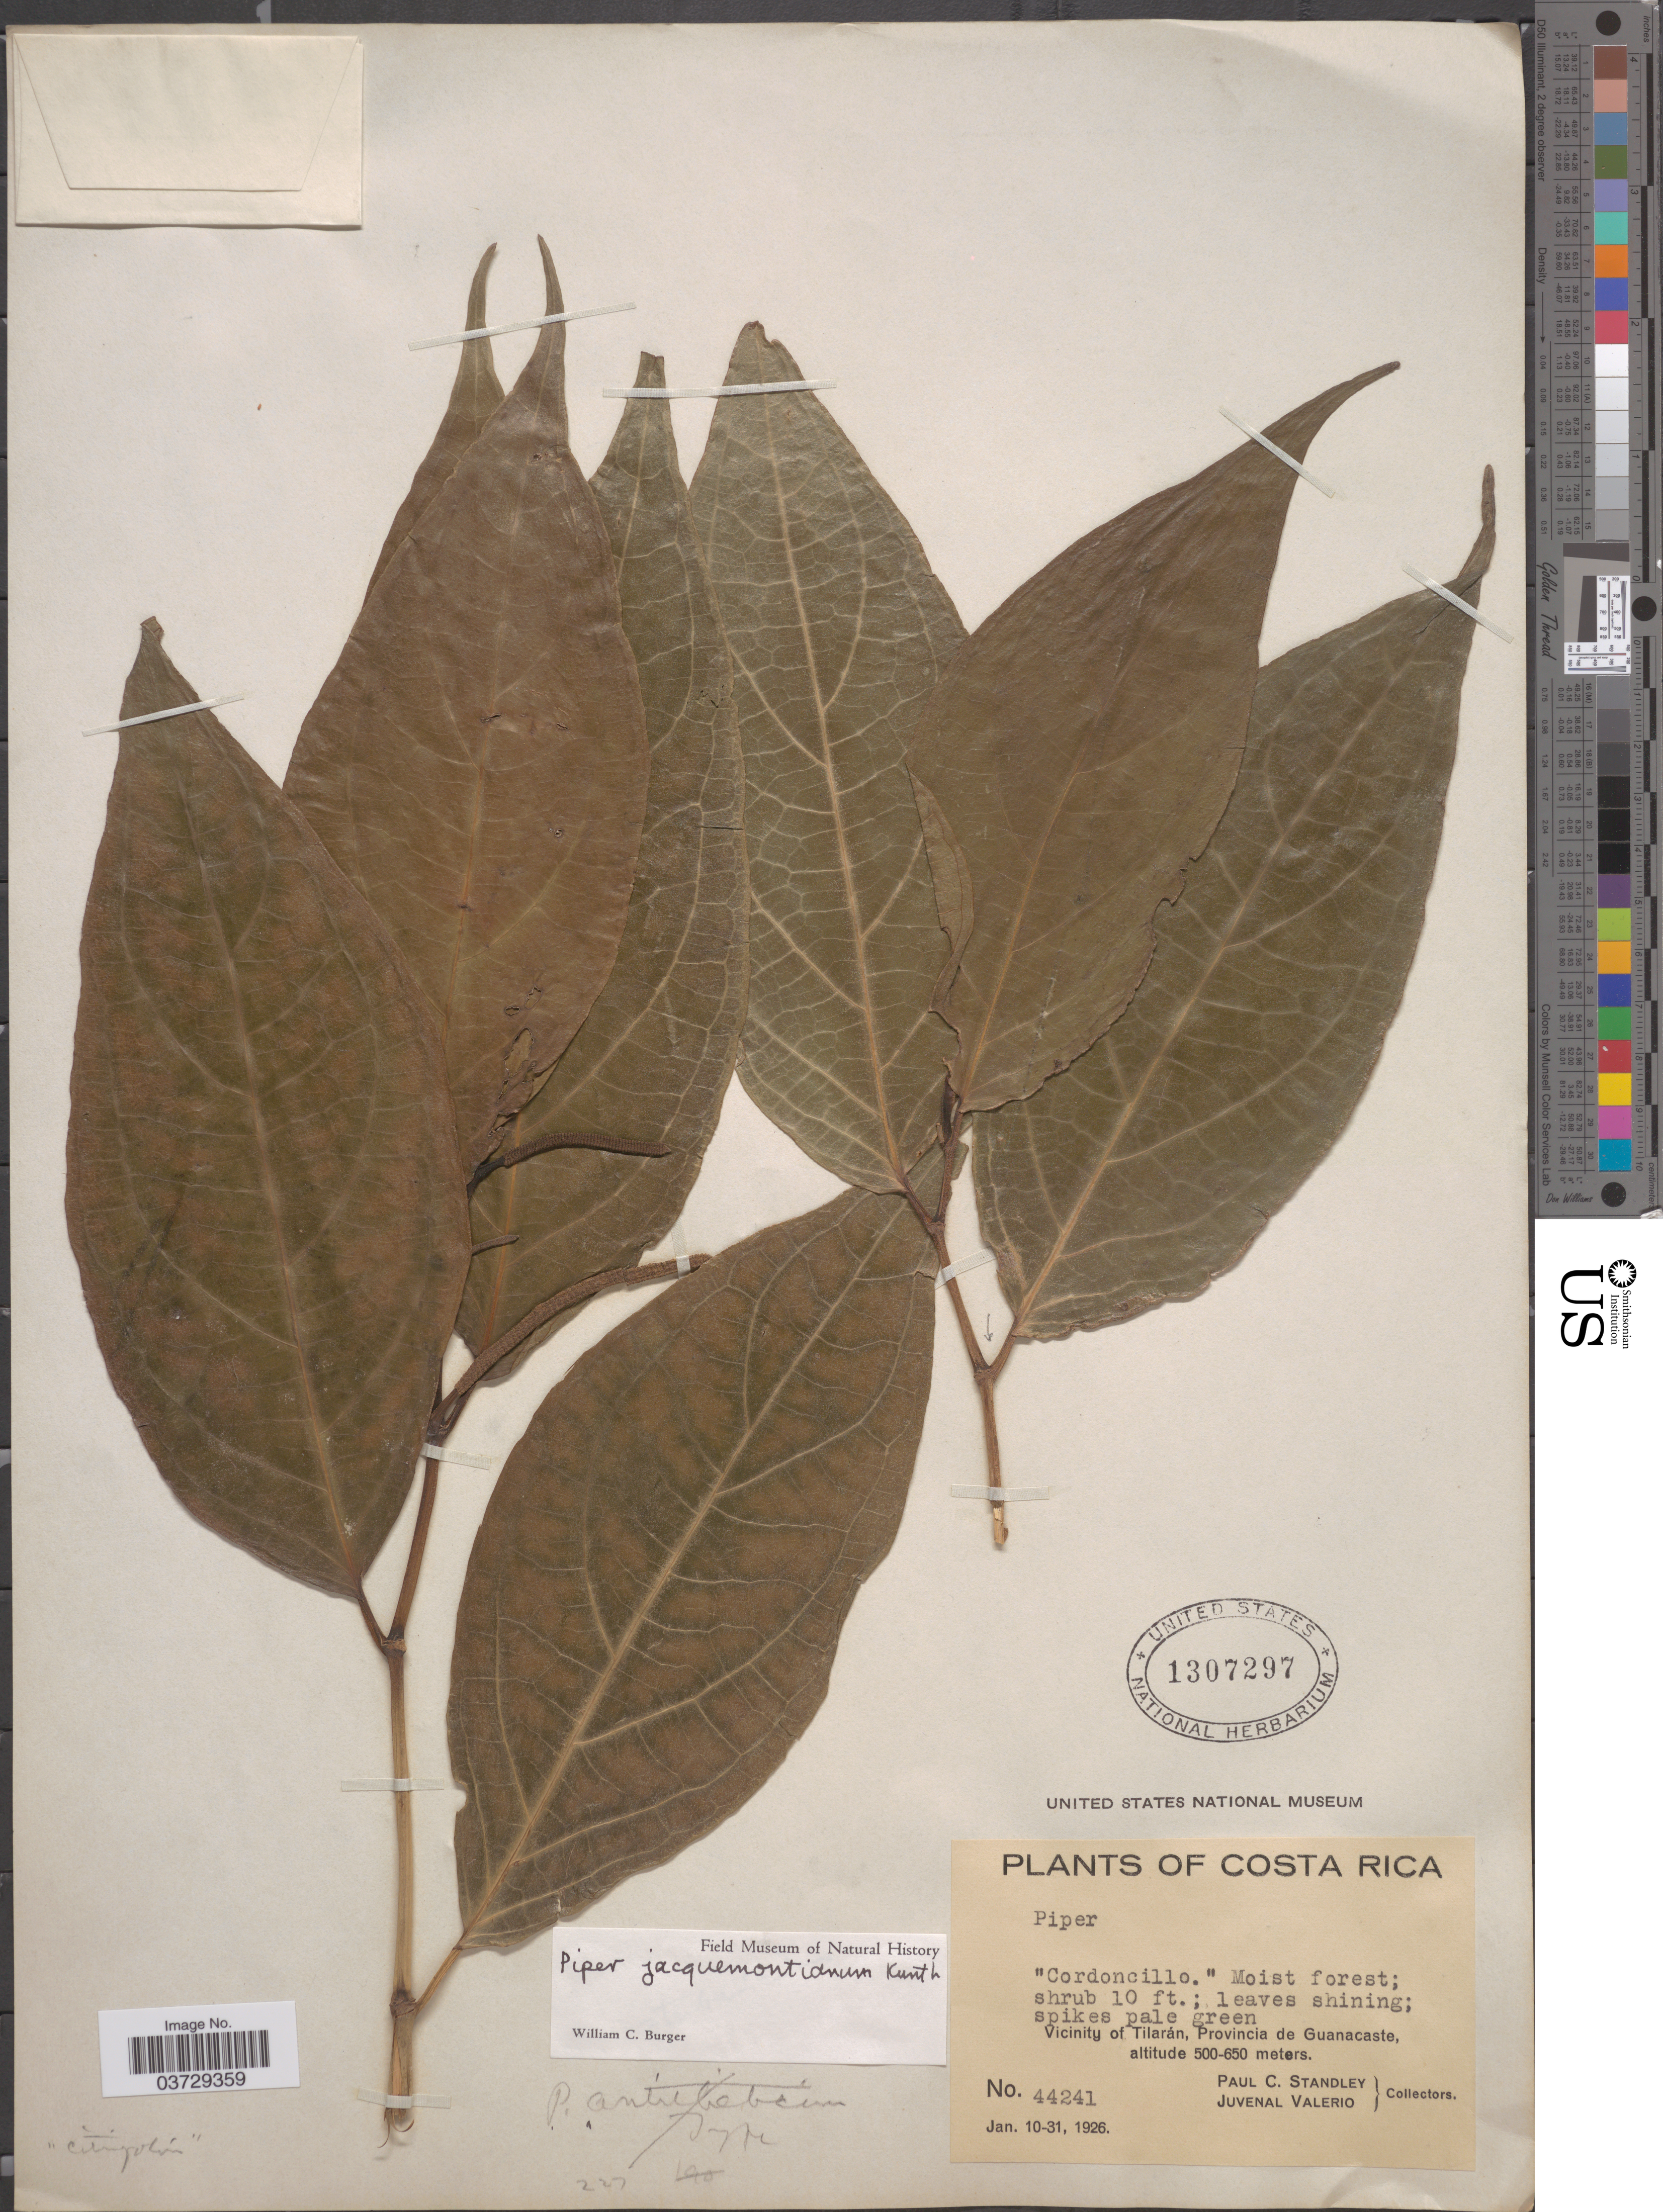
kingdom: Plantae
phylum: Tracheophyta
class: Magnoliopsida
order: Piperales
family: Piperaceae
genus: Piper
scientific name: Piper jacquemontianum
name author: Kunth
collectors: P. C. Standley & J. Valerio R.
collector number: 44241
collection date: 1926-01-10/1926-01-31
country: Costa Rica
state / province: Guanacaste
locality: Vicinity of Tilarán.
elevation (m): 500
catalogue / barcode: US 1307297